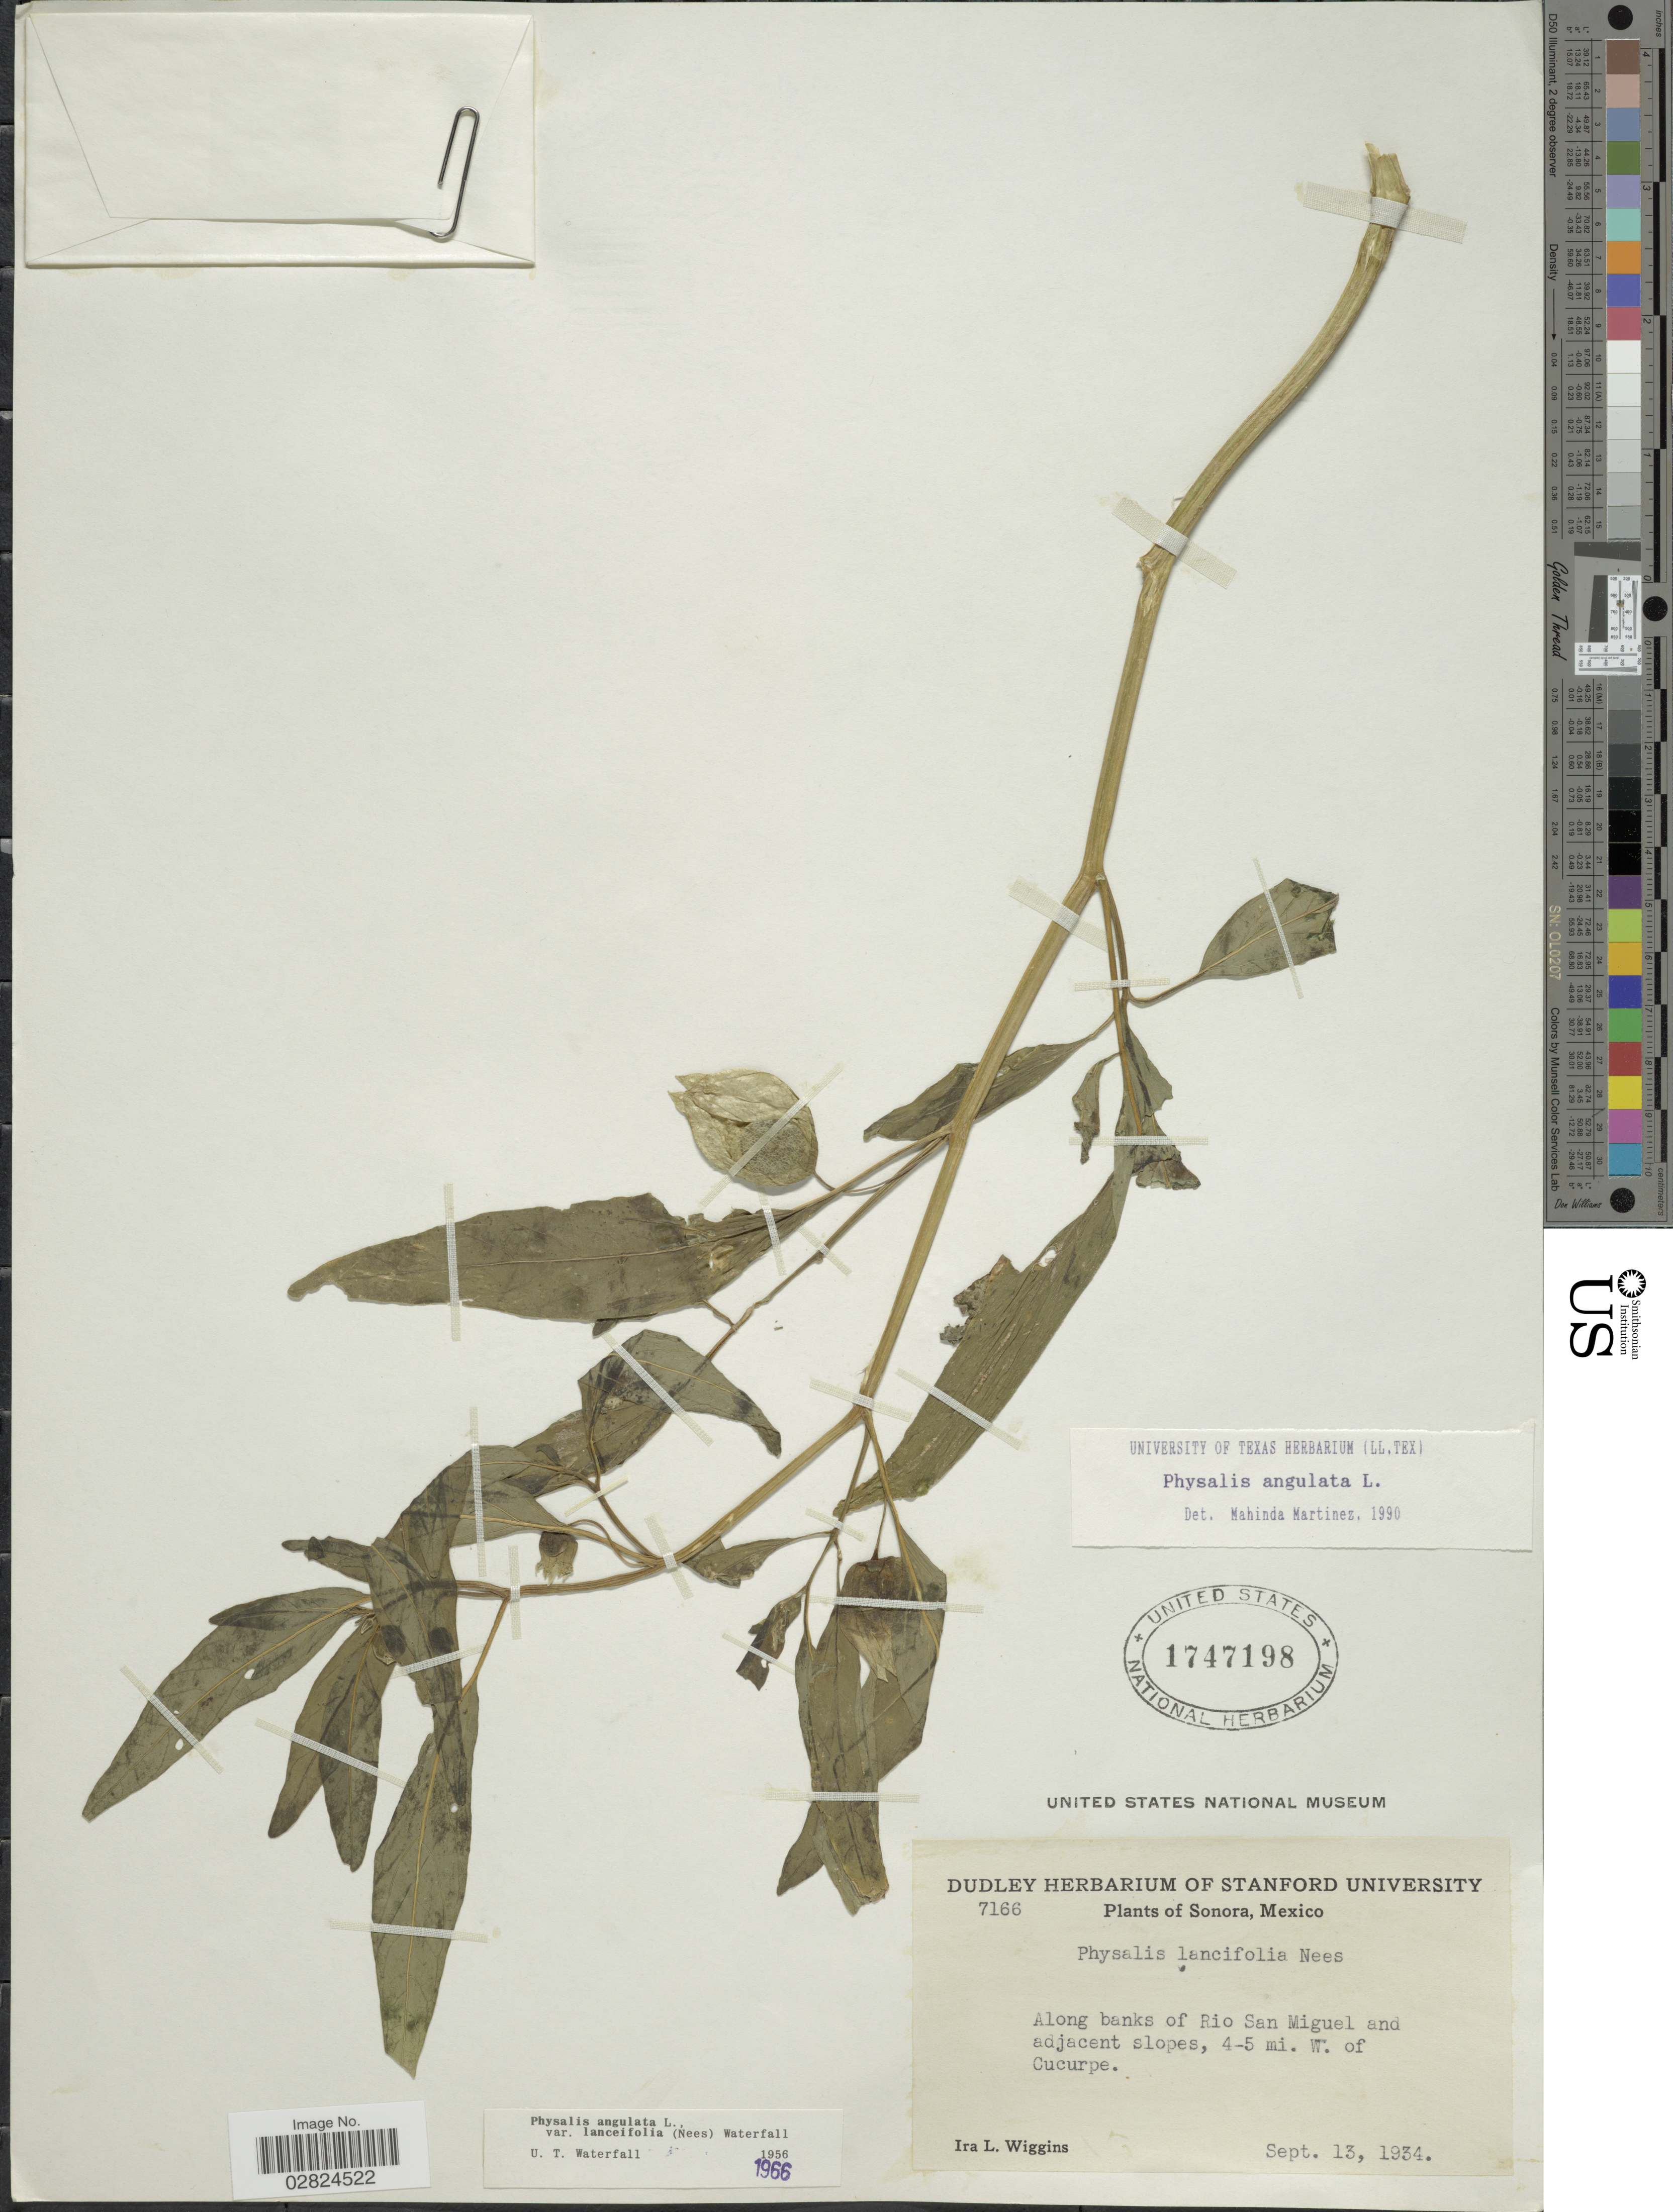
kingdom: Plantae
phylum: Tracheophyta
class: Magnoliopsida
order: Solanales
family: Solanaceae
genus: Physalis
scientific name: Physalis angulata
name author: L.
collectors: I. L. Wiggins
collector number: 7166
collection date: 1934-09-13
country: Mexico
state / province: Sonora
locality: Along banks of Rio San Miguel and adjacent slopes, 4-5 mi. W. of Cucurpe.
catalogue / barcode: US 1747198